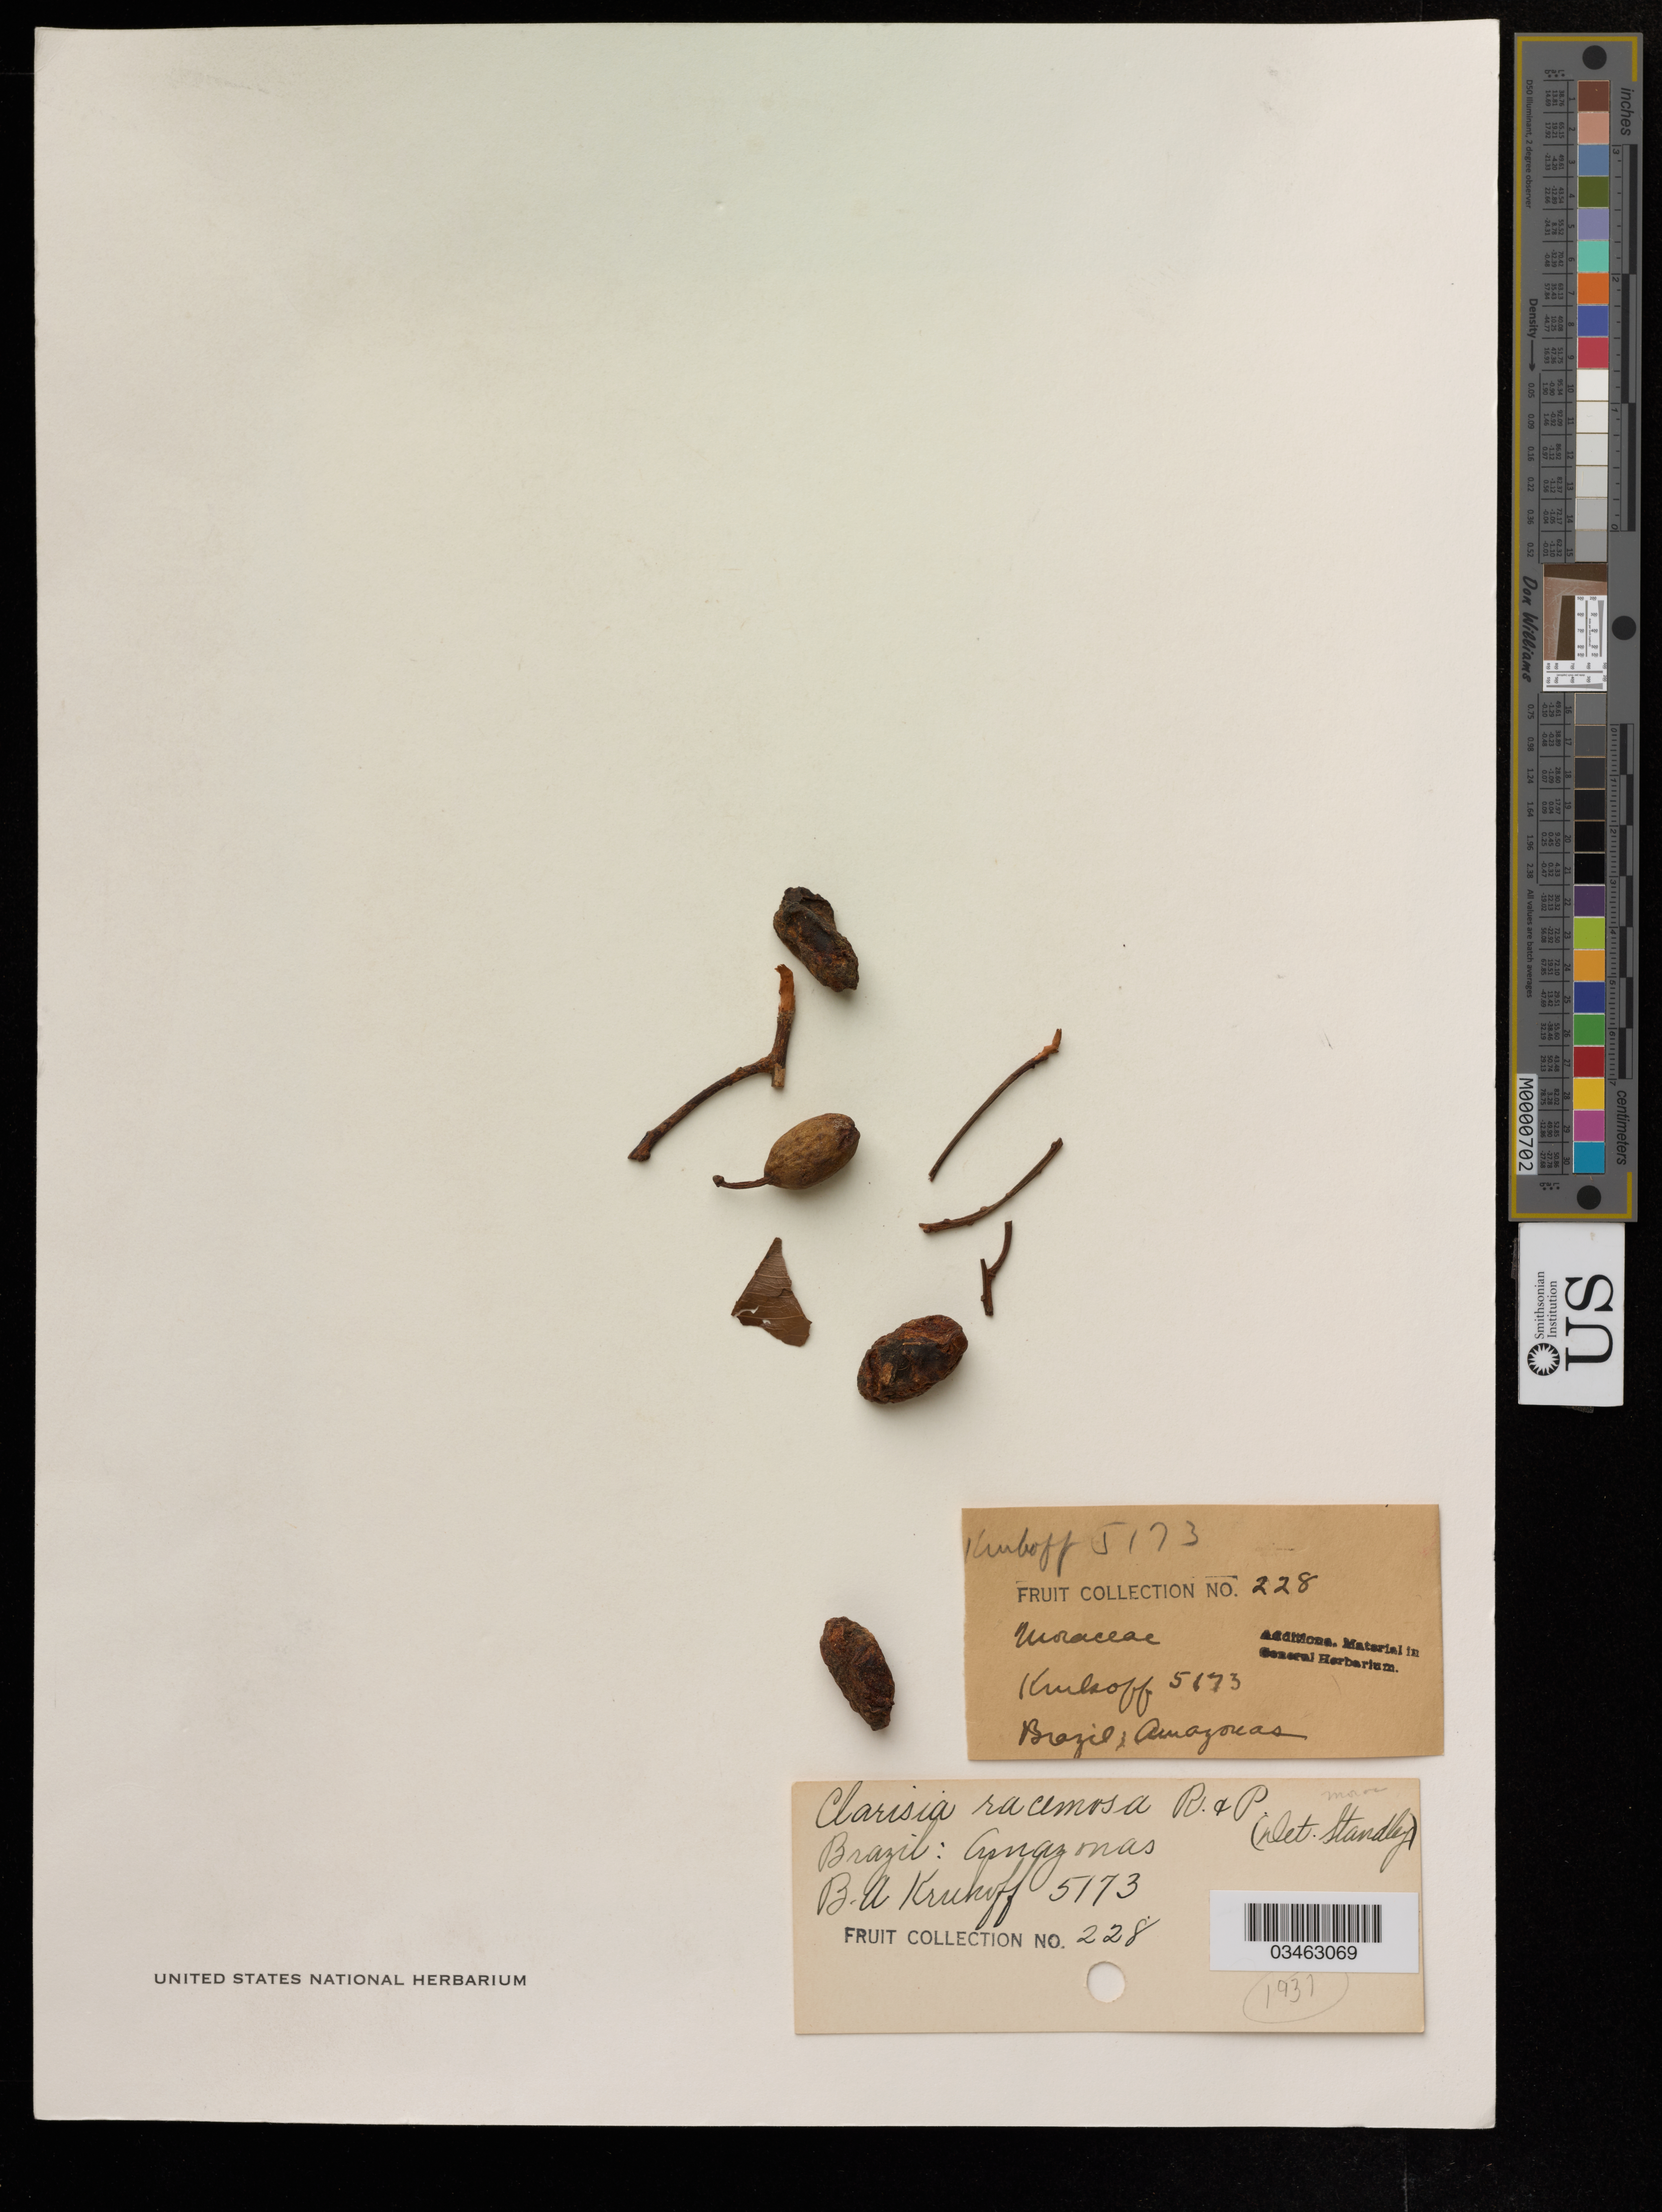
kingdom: Plantae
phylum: Tracheophyta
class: Magnoliopsida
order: Rosales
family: Moraceae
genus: Clarisia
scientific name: Clarisia racemosa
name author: Ruiz & Pav.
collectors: B. A. Krukoff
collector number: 5173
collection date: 1931 or 1937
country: Brazil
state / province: Amazonas